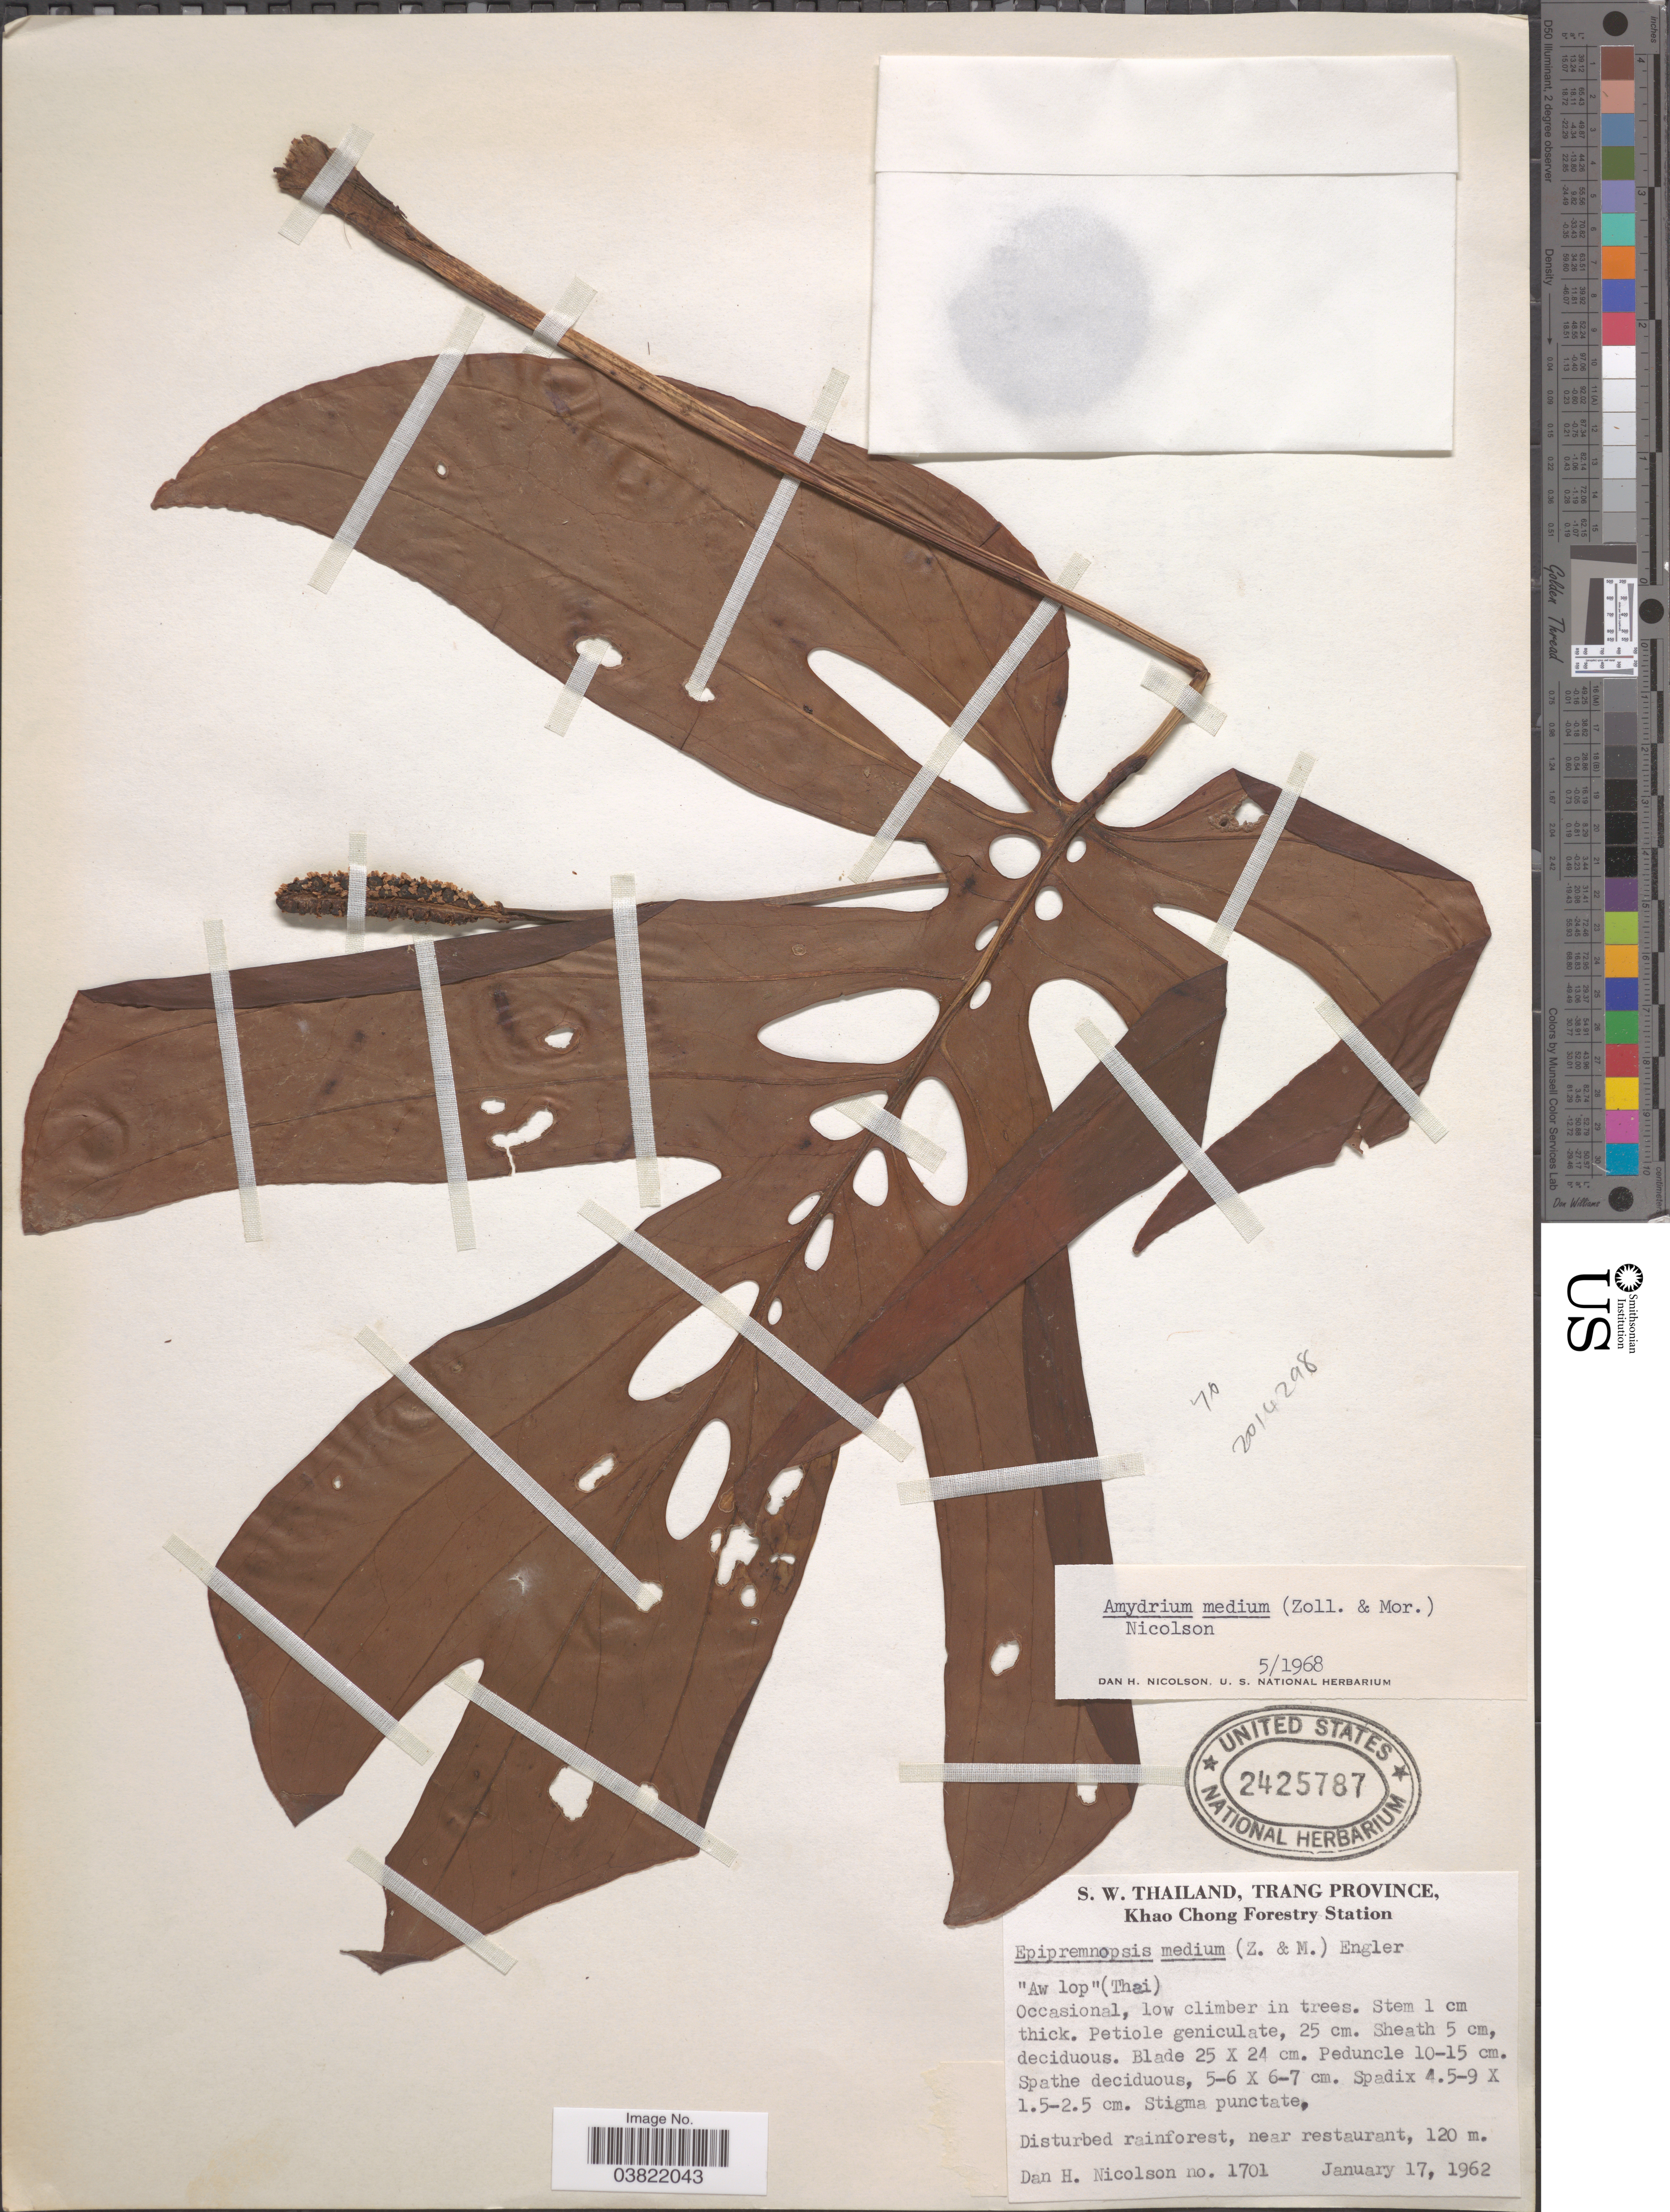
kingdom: Plantae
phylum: Tracheophyta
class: Liliopsida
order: Alismatales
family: Araceae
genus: Amydrium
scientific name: Amydrium medium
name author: (Zoll. & Moritzi) Nicolson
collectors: D. H. Nicolson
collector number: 1701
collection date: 1962-01-17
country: Thailand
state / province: Trang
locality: S. W. Thailand, Khao Chong Forestry Station. Near restaurants.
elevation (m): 120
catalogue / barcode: US 2425787